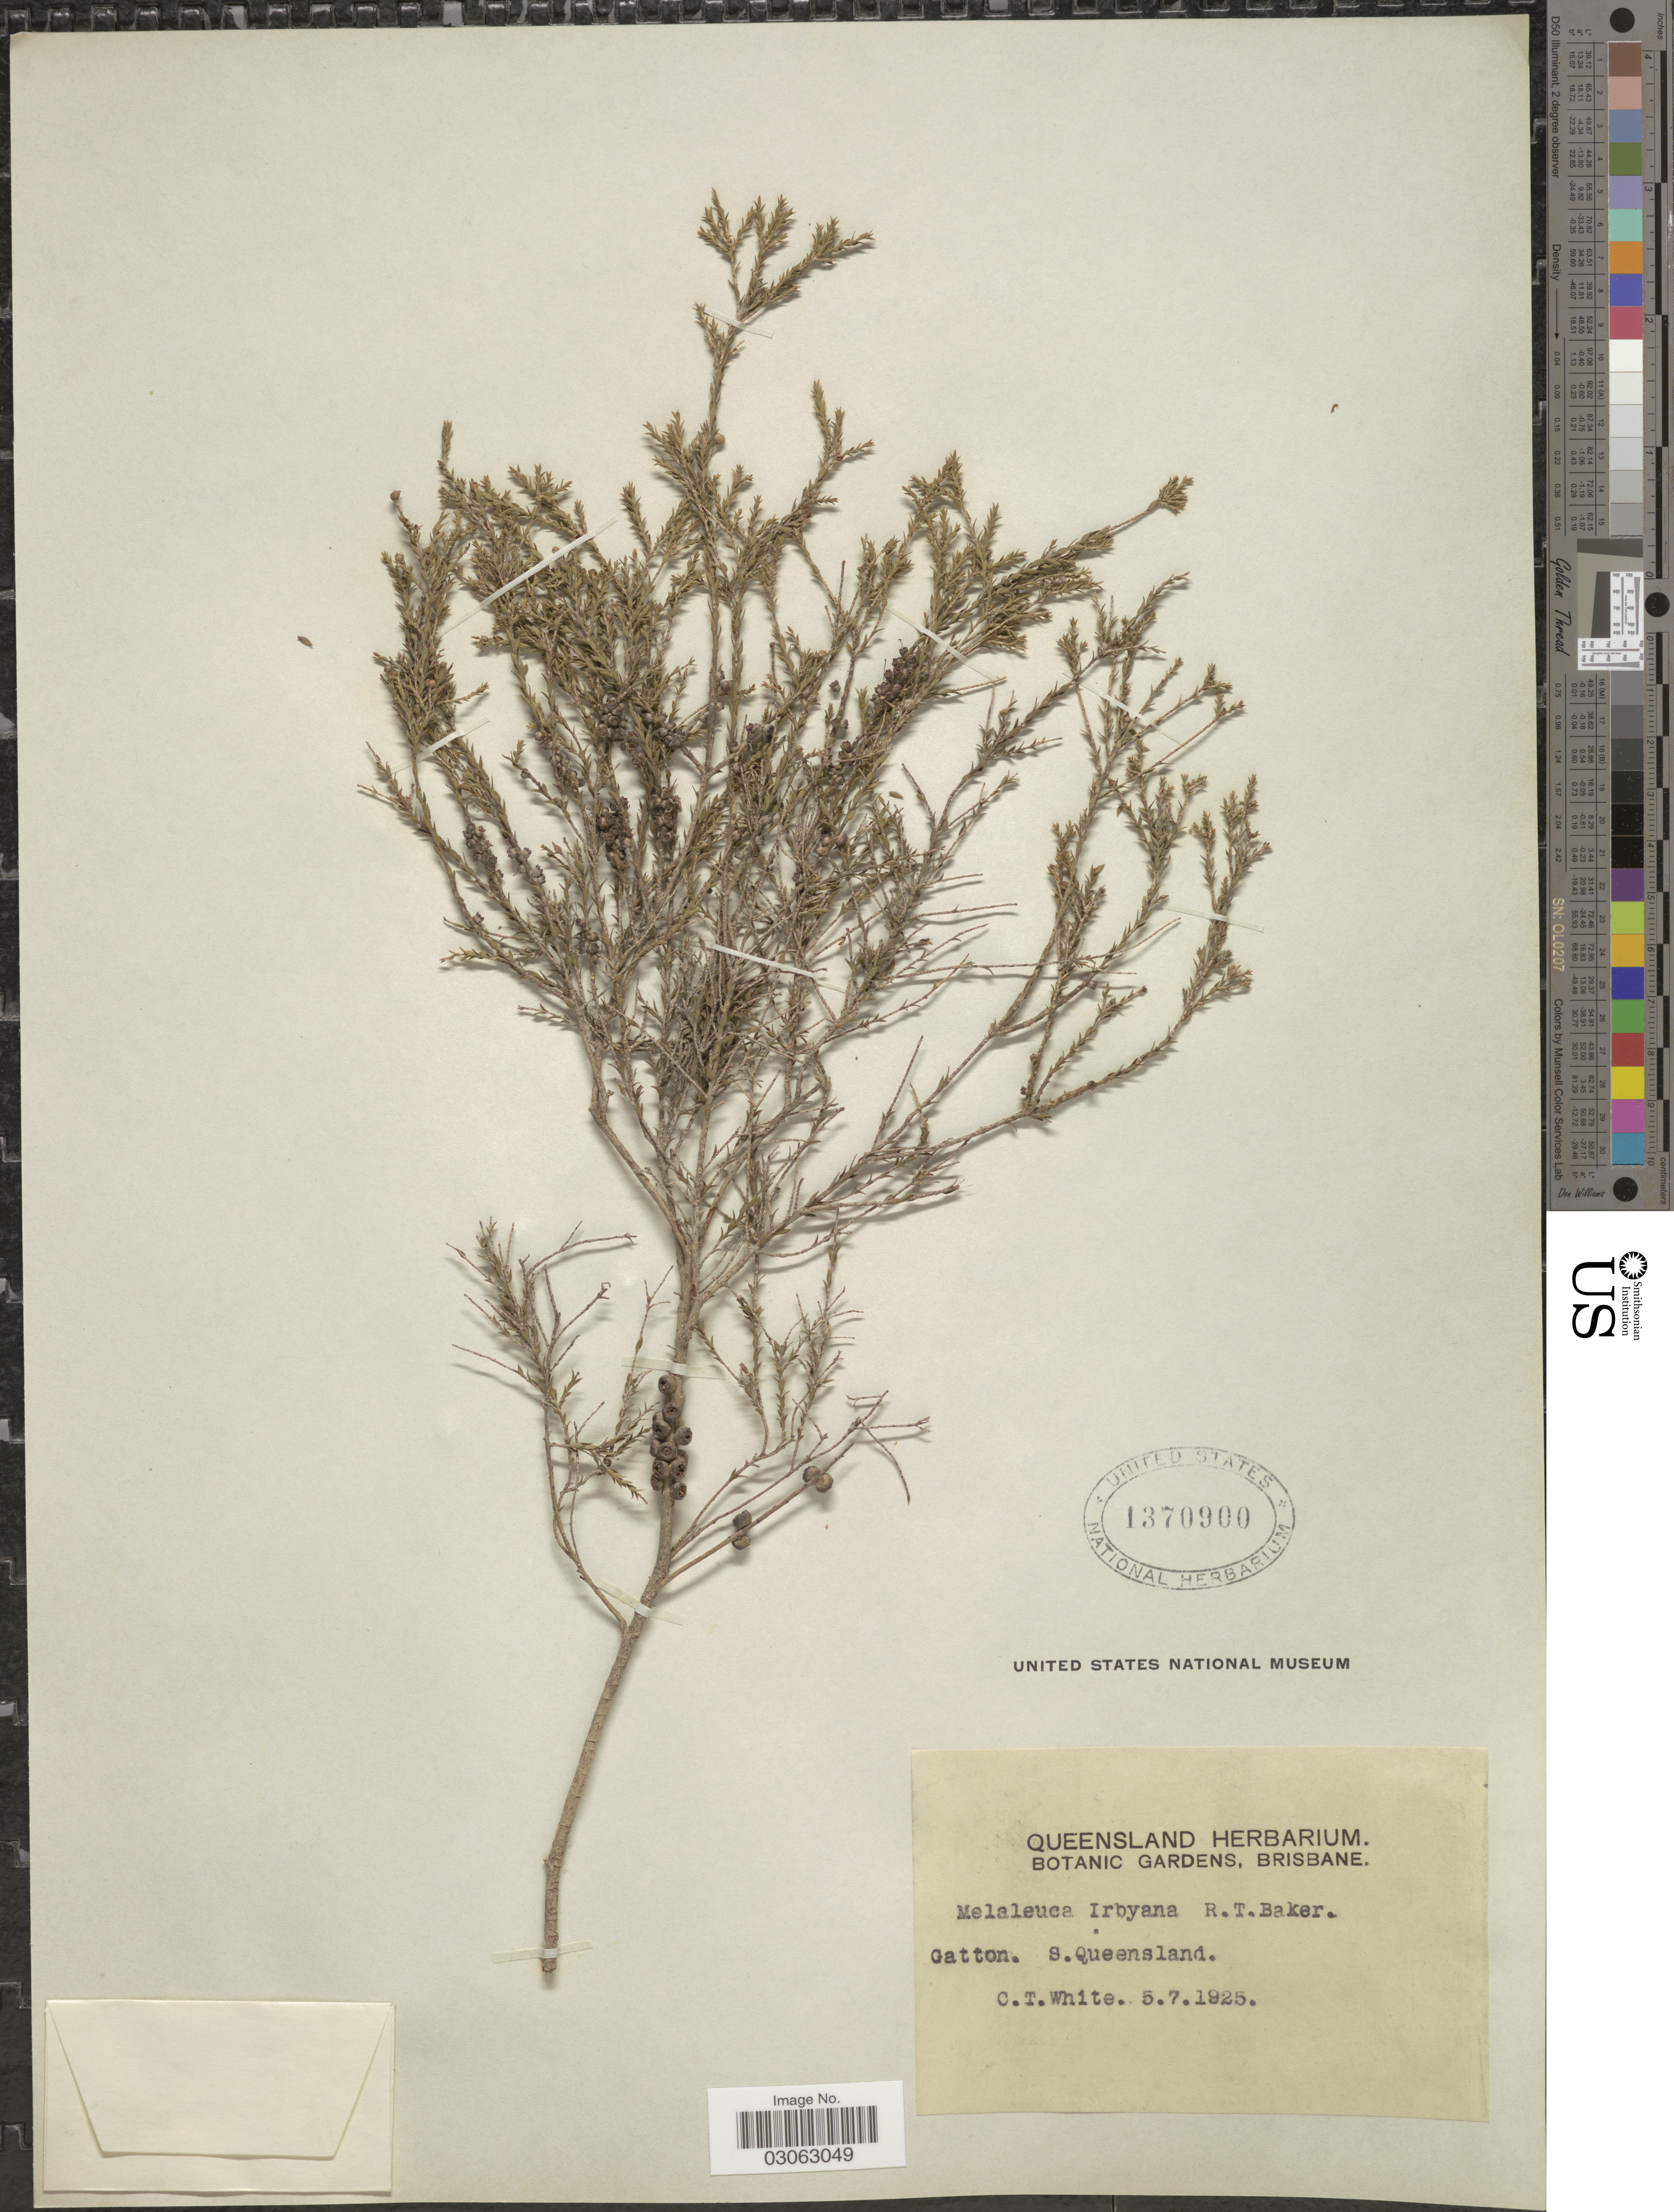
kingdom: Plantae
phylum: Tracheophyta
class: Magnoliopsida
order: Myrtales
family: Myrtaceae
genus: Melaleuca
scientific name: Melaleuca irbyana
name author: F. Muell. ex R.T. Baker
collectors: C. T. White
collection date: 1925-07-05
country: Australia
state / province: Queensland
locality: Gatton. S. Queensland.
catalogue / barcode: US 1370900